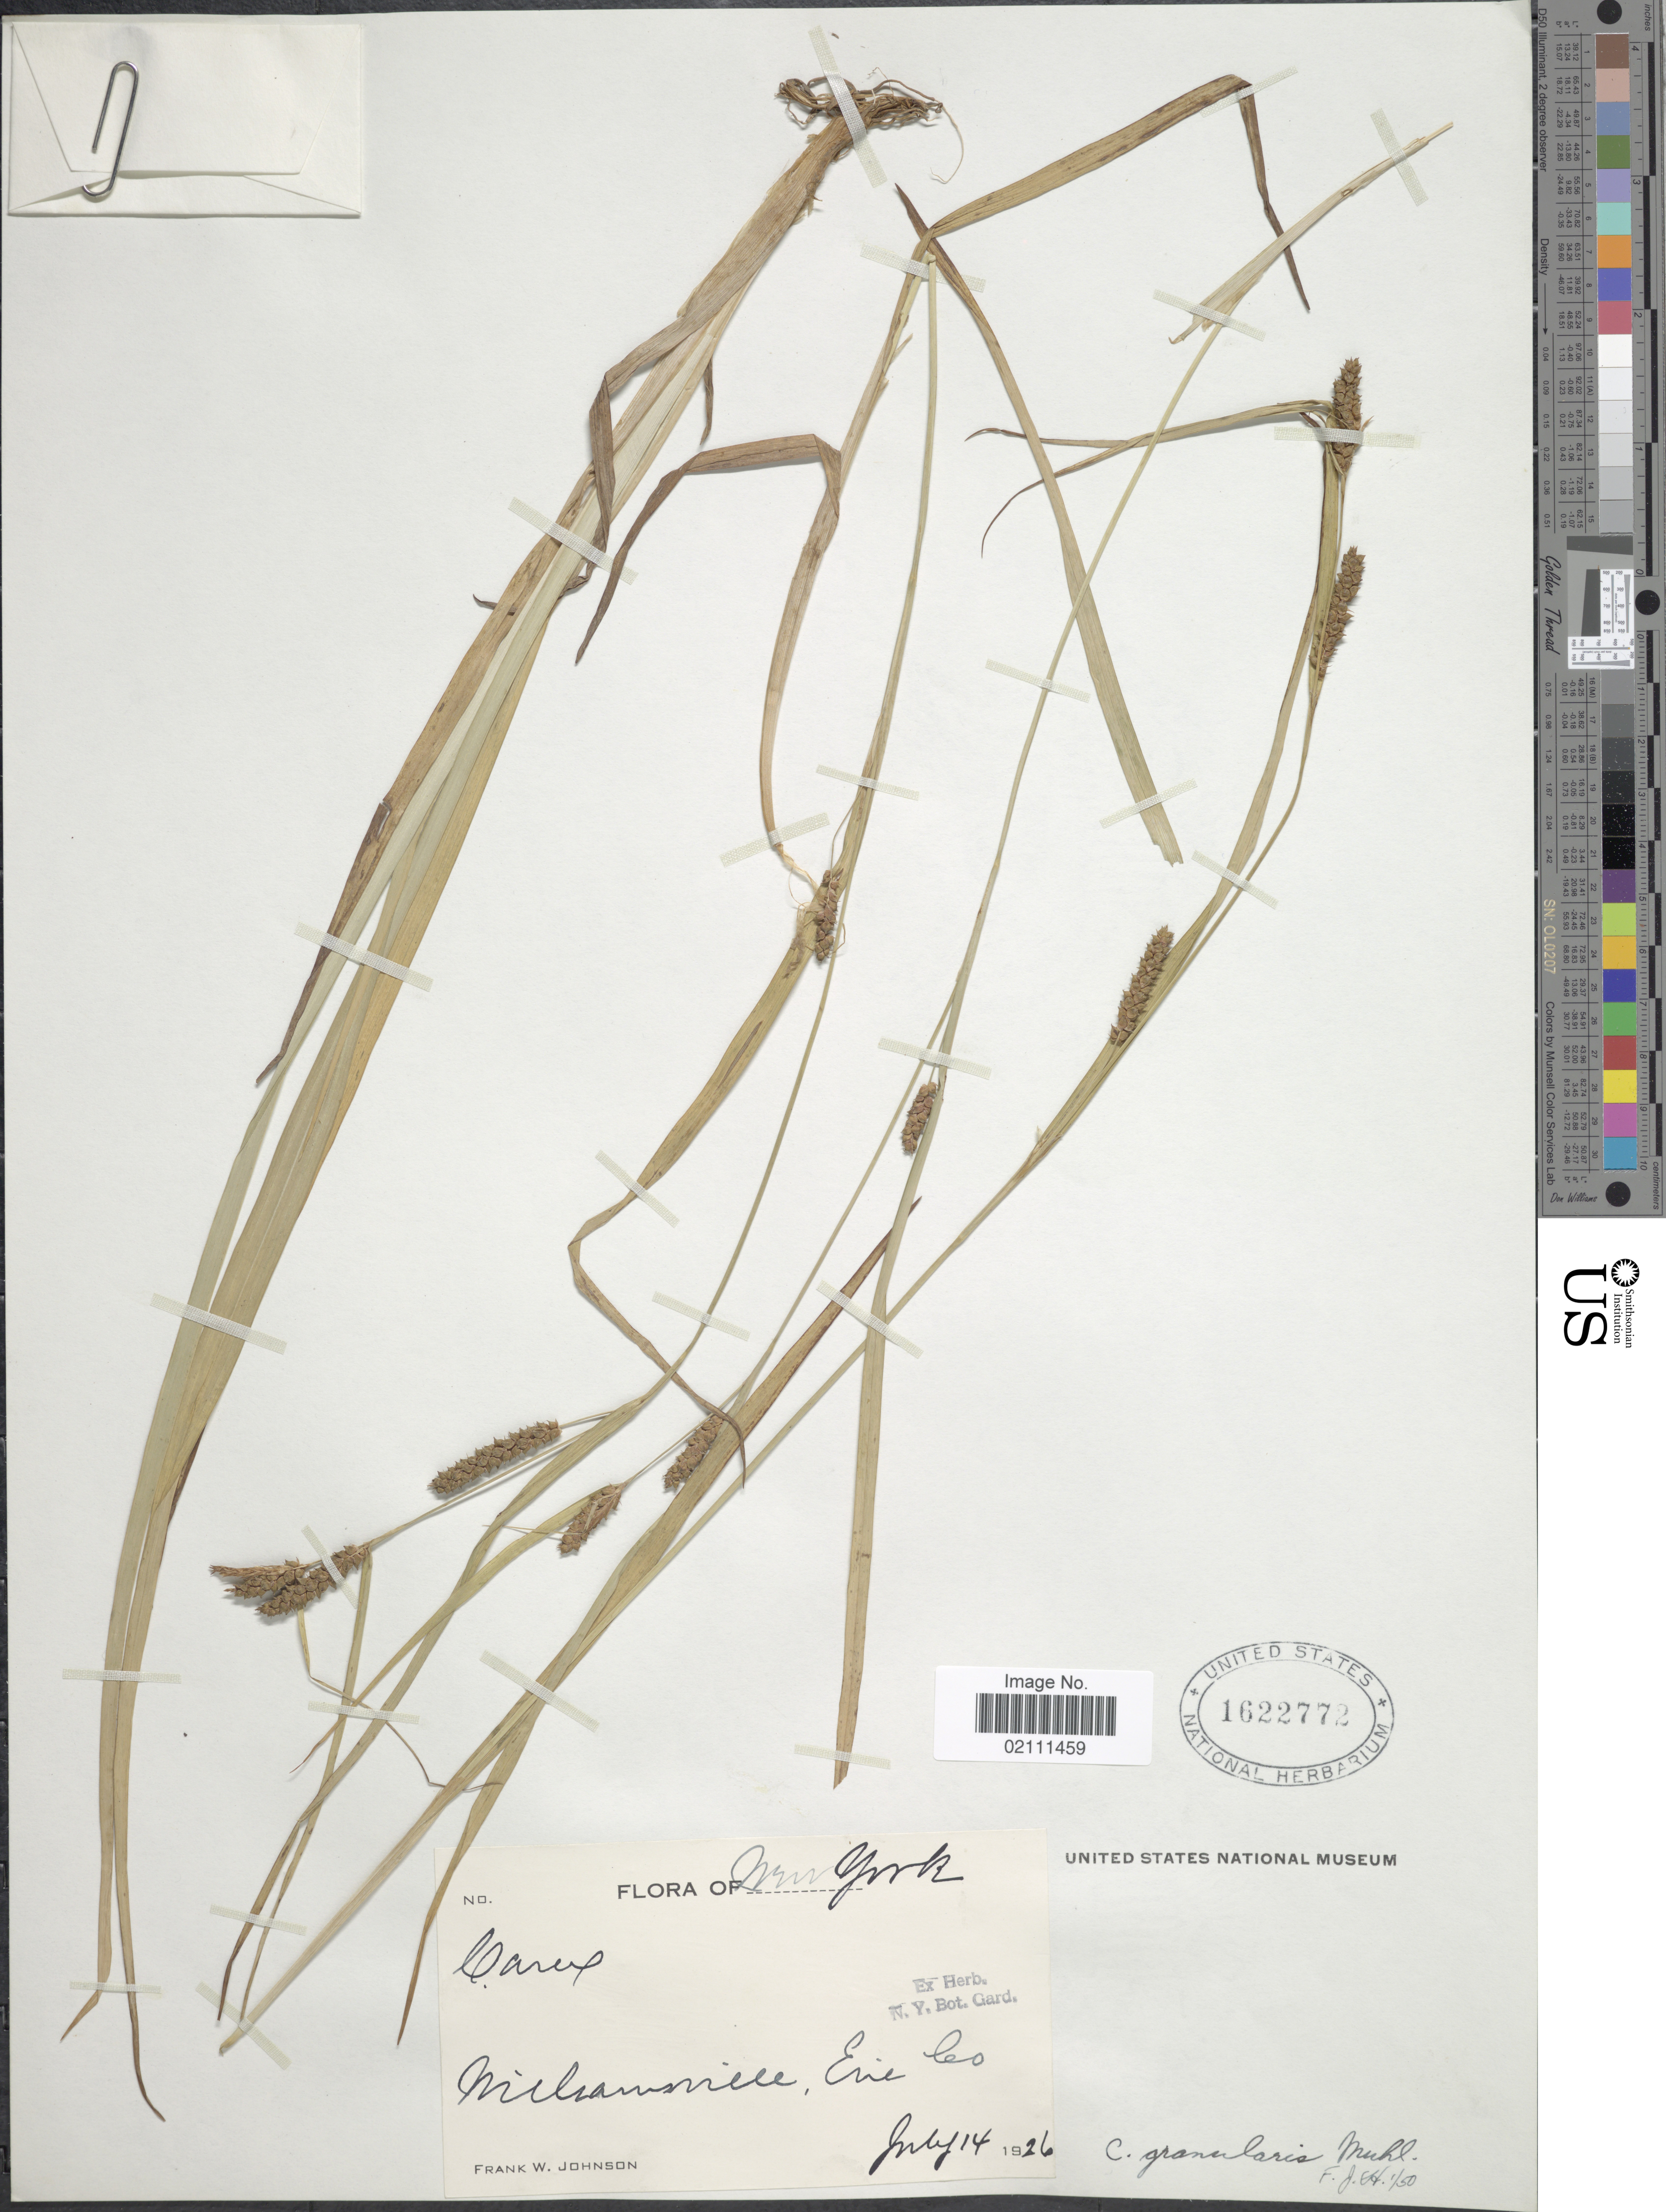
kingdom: Plantae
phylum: Tracheophyta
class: Liliopsida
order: Poales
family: Cyperaceae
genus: Carex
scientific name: Carex granularis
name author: Muhl. ex Willd.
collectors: F. W. Johnson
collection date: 1926-07-14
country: United States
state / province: New York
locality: Williamsville, Erie Co.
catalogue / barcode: US 1622772